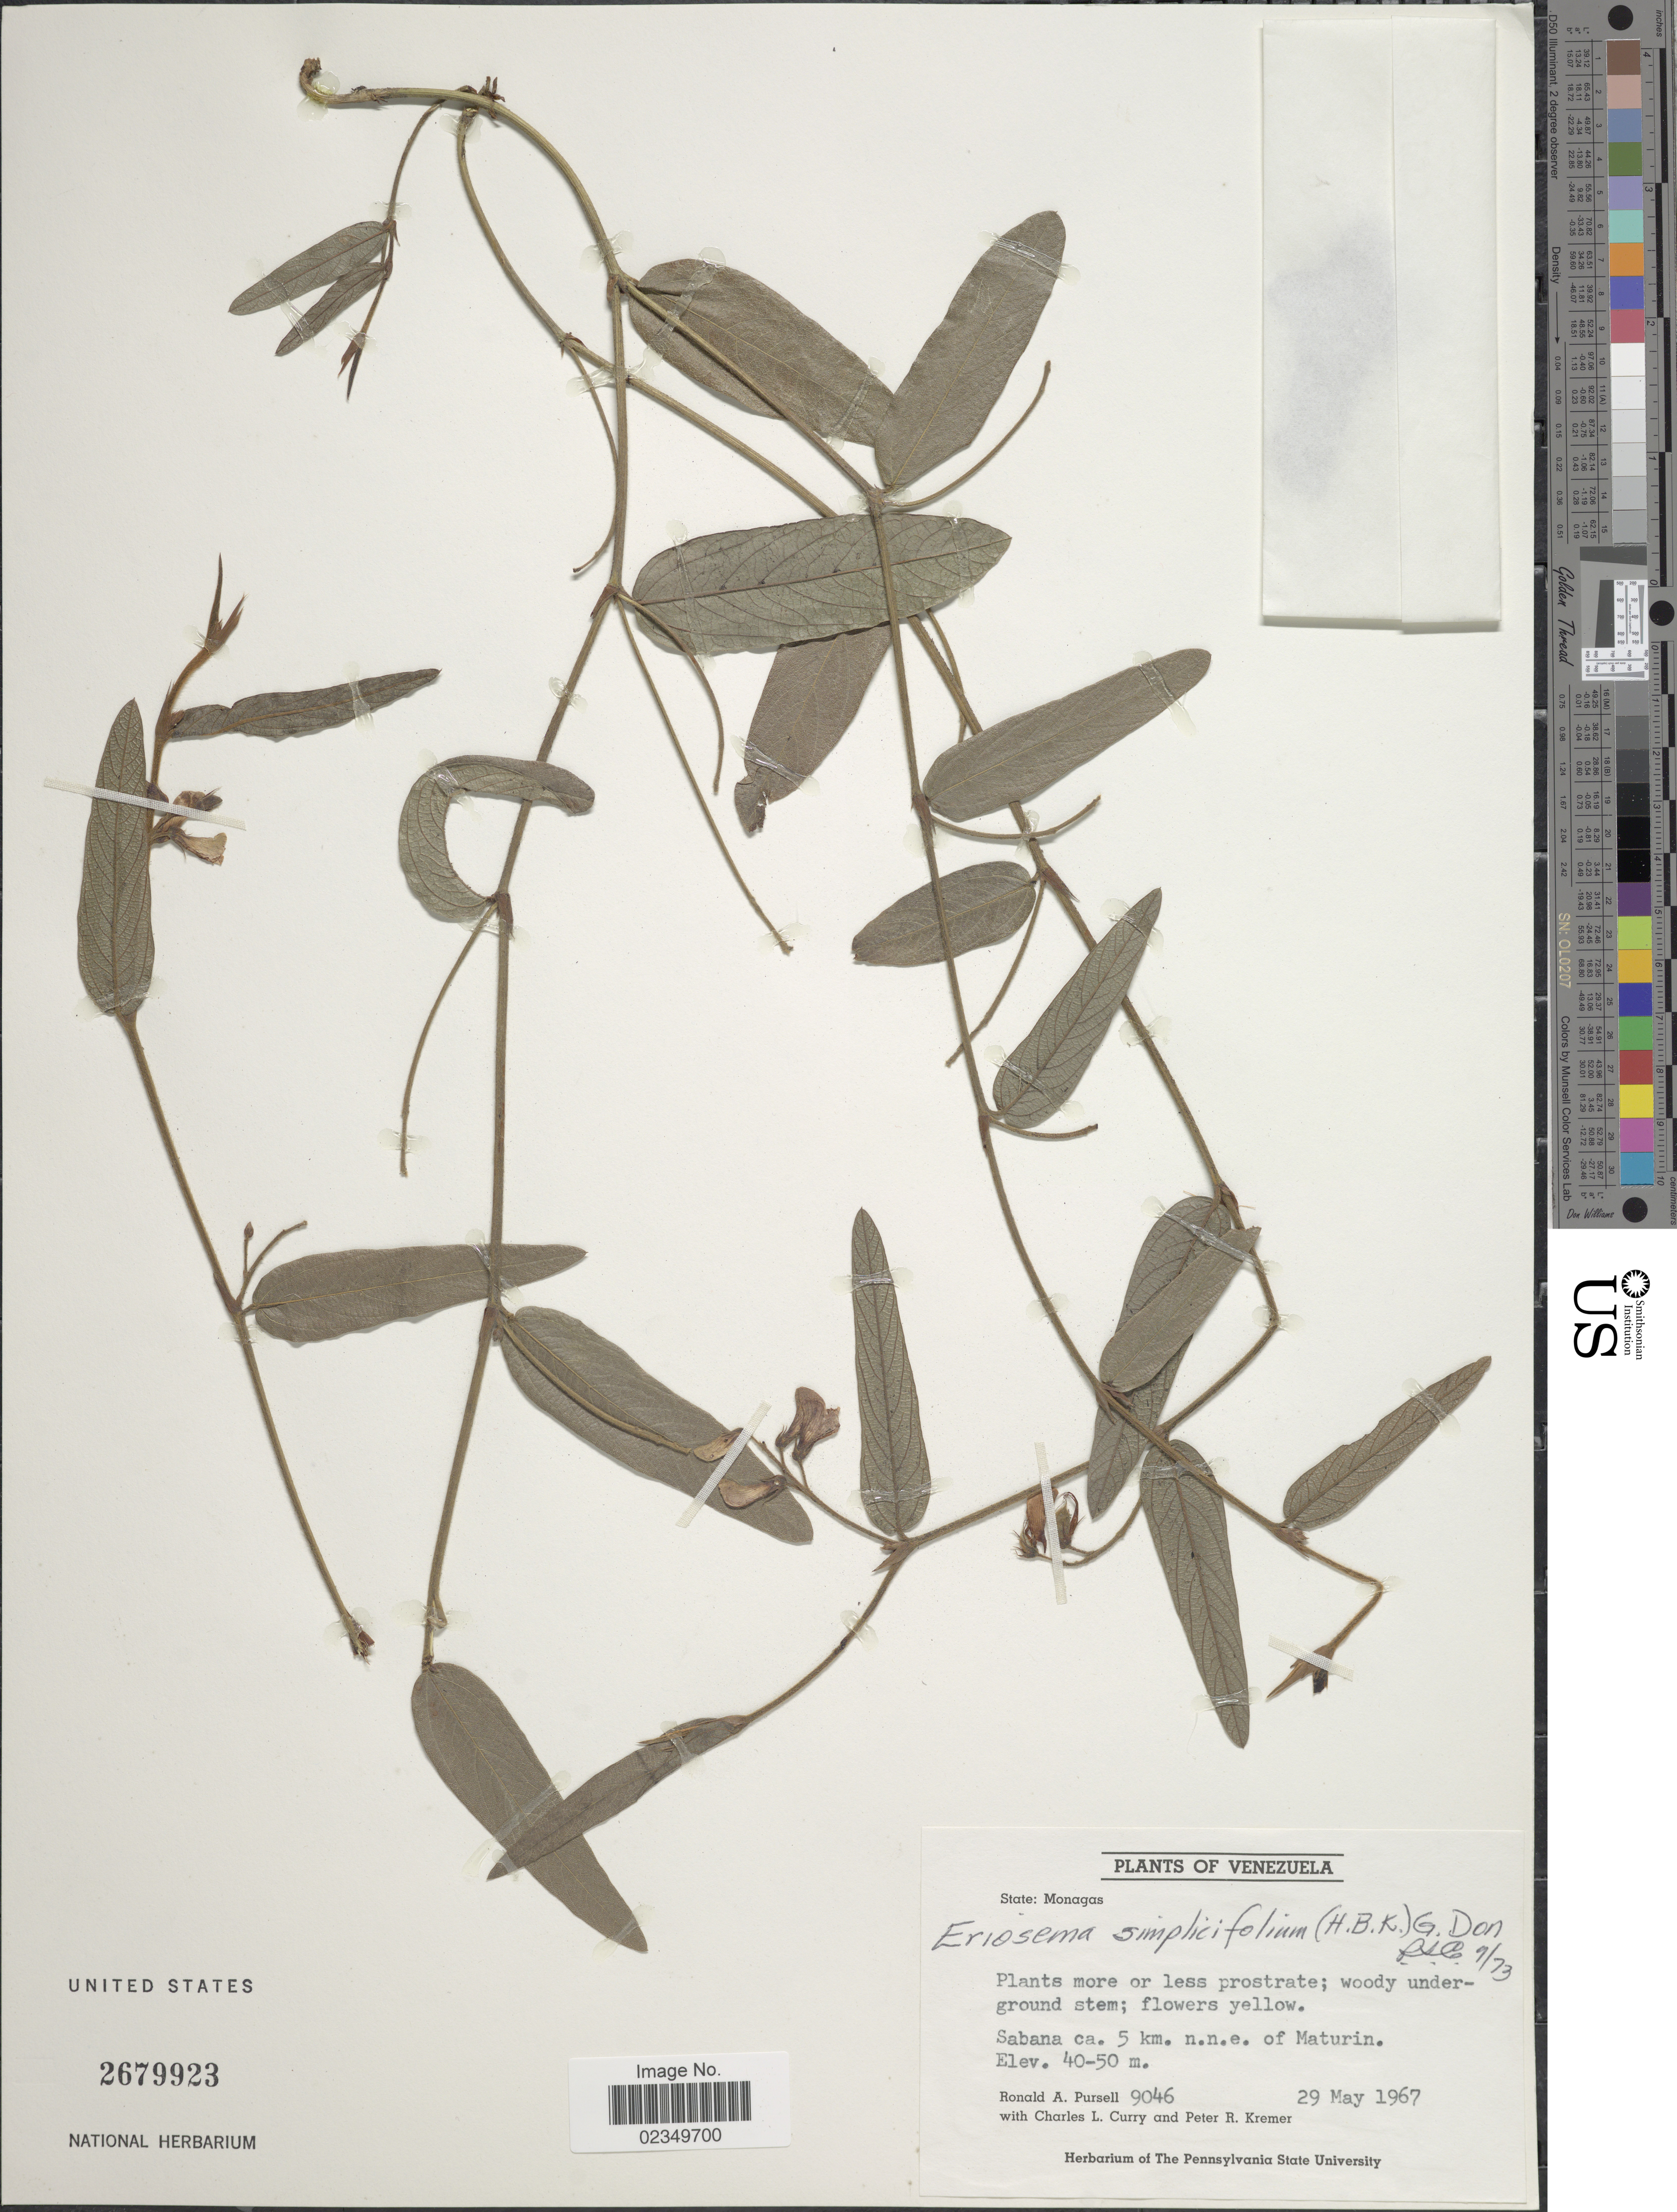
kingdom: Plantae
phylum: Tracheophyta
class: Magnoliopsida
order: Fabales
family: Fabaceae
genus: Eriosema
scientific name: Eriosema simplicifolium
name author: (Kunth) G. Don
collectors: R. A. Pursell, C. L. Curry & P. Kremer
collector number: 9046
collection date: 1967-05-29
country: Venezuela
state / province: Monagas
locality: State: Monagas, Sabana 5 km. n.n.e. of Maturin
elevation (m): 40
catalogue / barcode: US 2679923